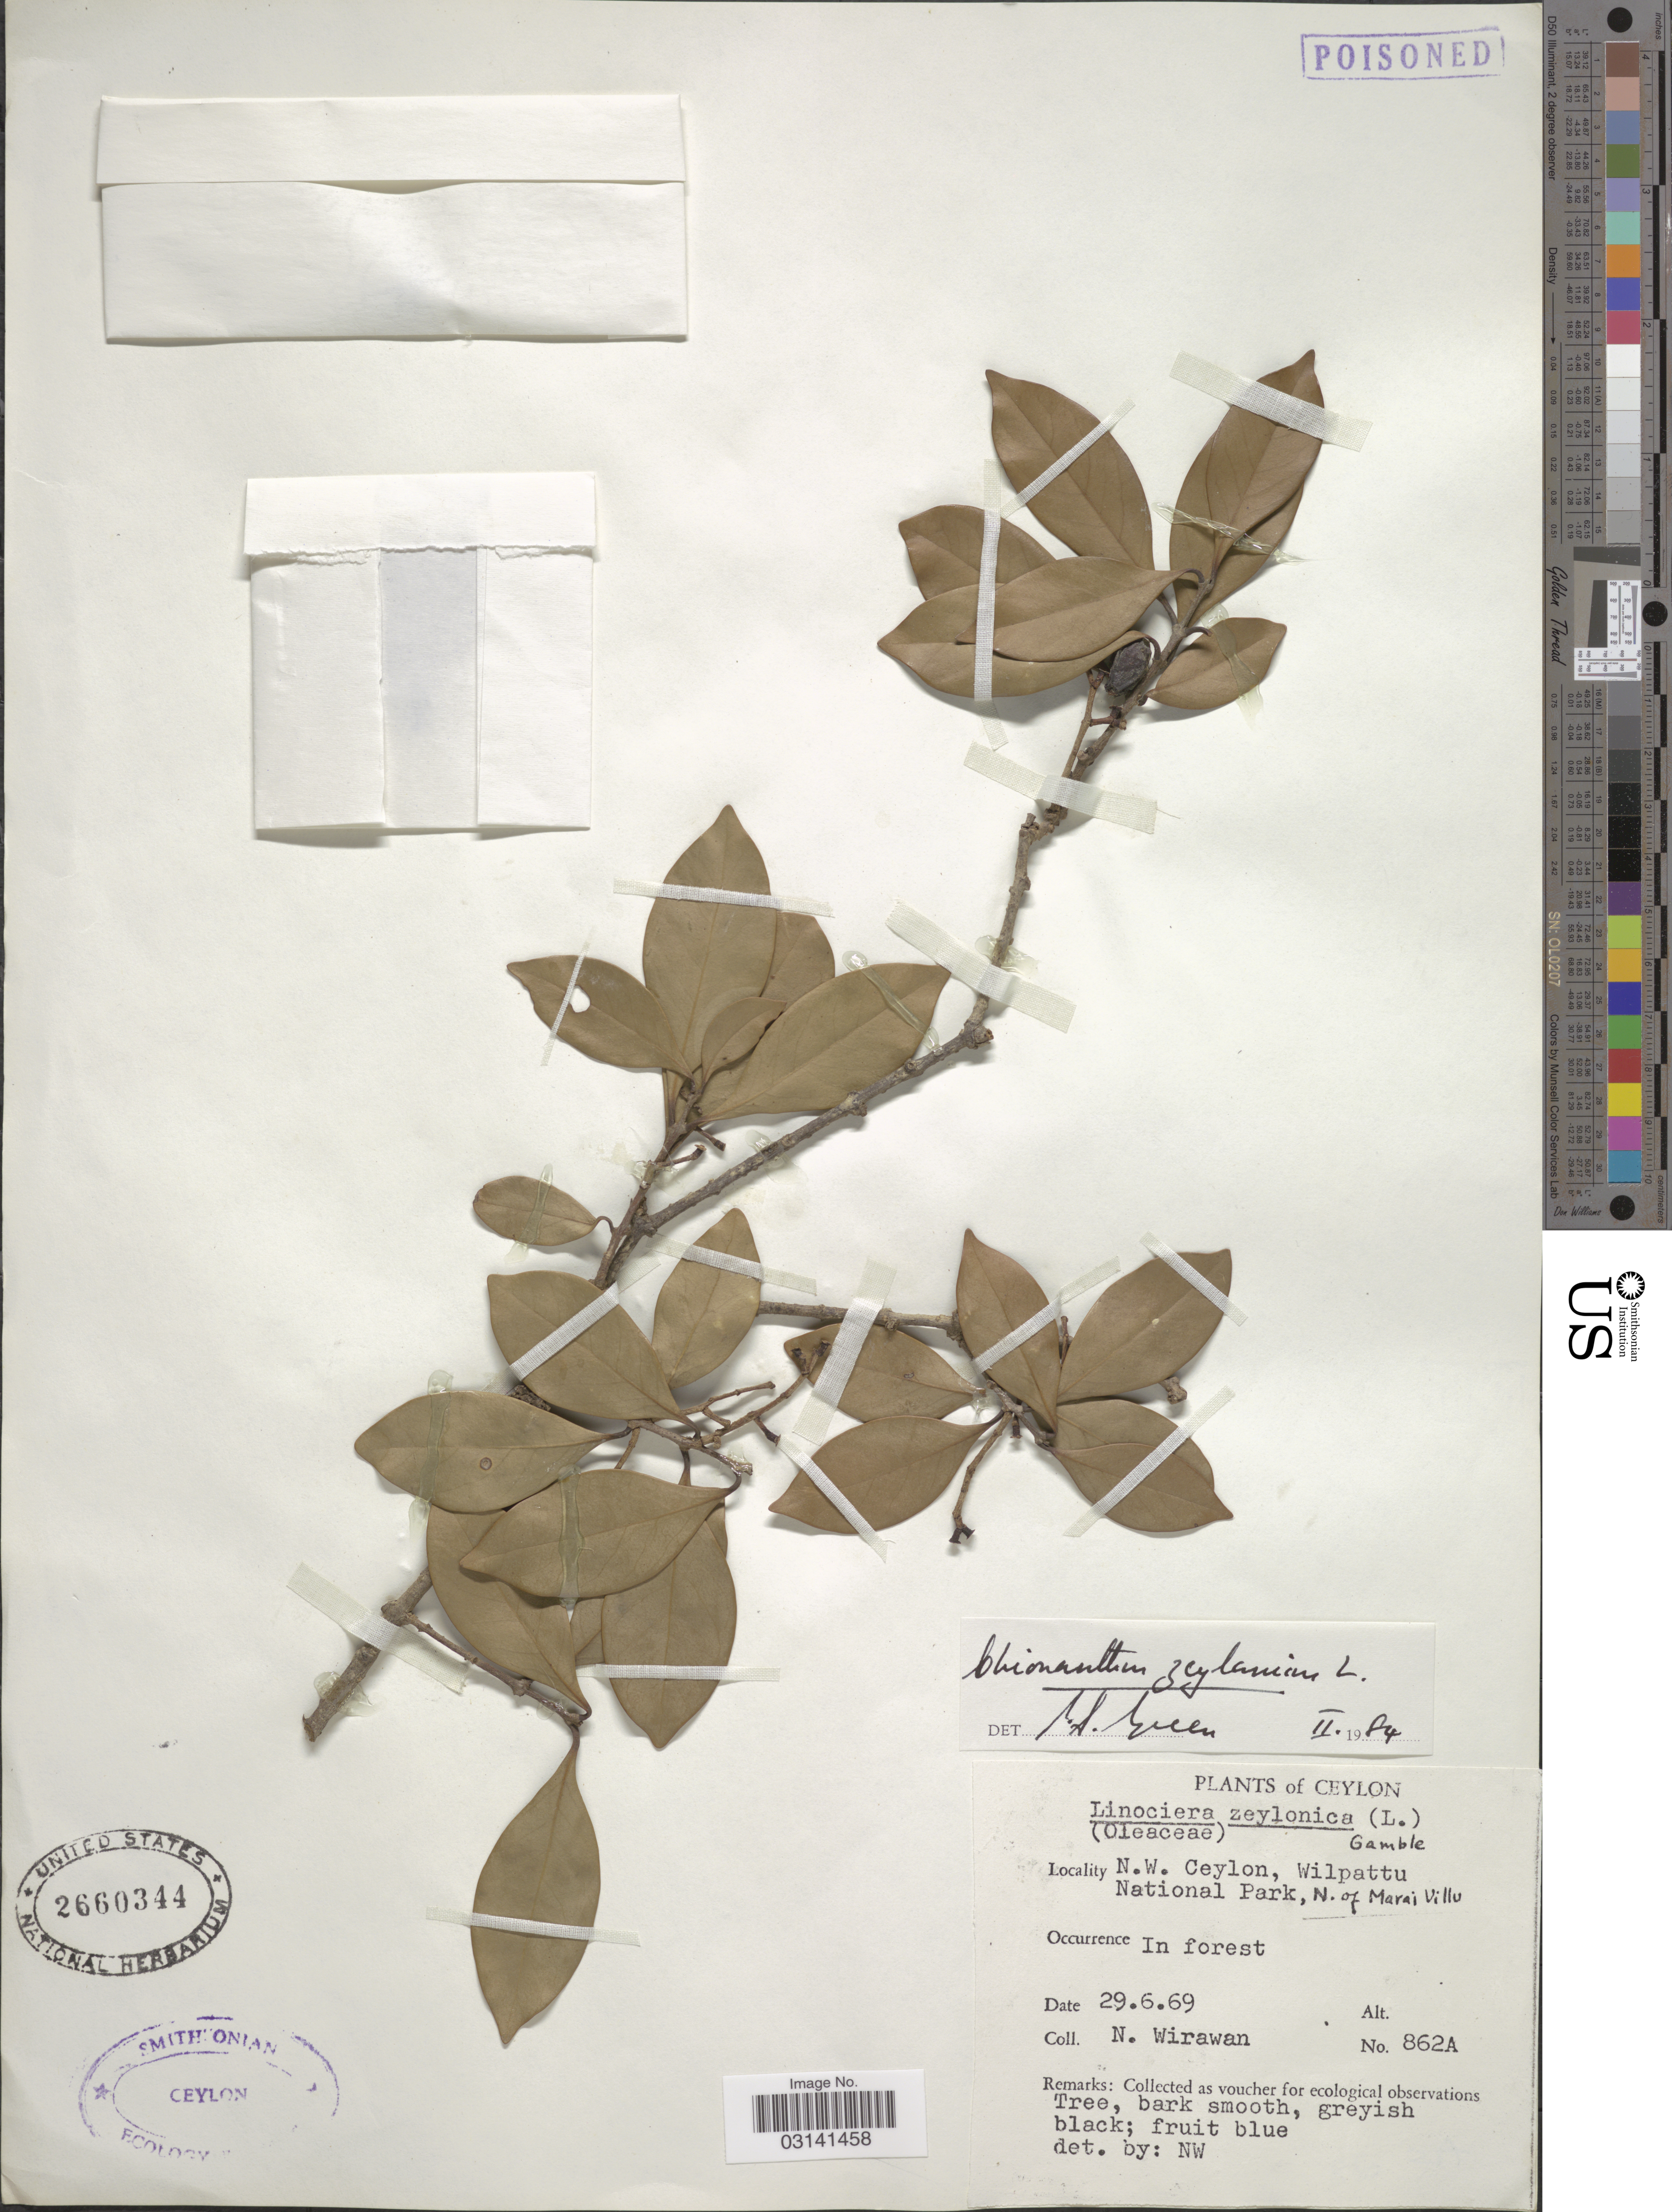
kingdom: Plantae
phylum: Tracheophyta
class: Magnoliopsida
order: Lamiales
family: Oleaceae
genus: Chionanthus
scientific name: Chionanthus zeylanicus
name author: L.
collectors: N. Wirawan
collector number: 862A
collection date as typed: Transcribed d/m/y: 29/6/69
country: Sri Lanka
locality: Ceylon. N.W. Ceylon, Wilpattu National Park, N. of Marai Villu.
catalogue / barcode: US 2660344